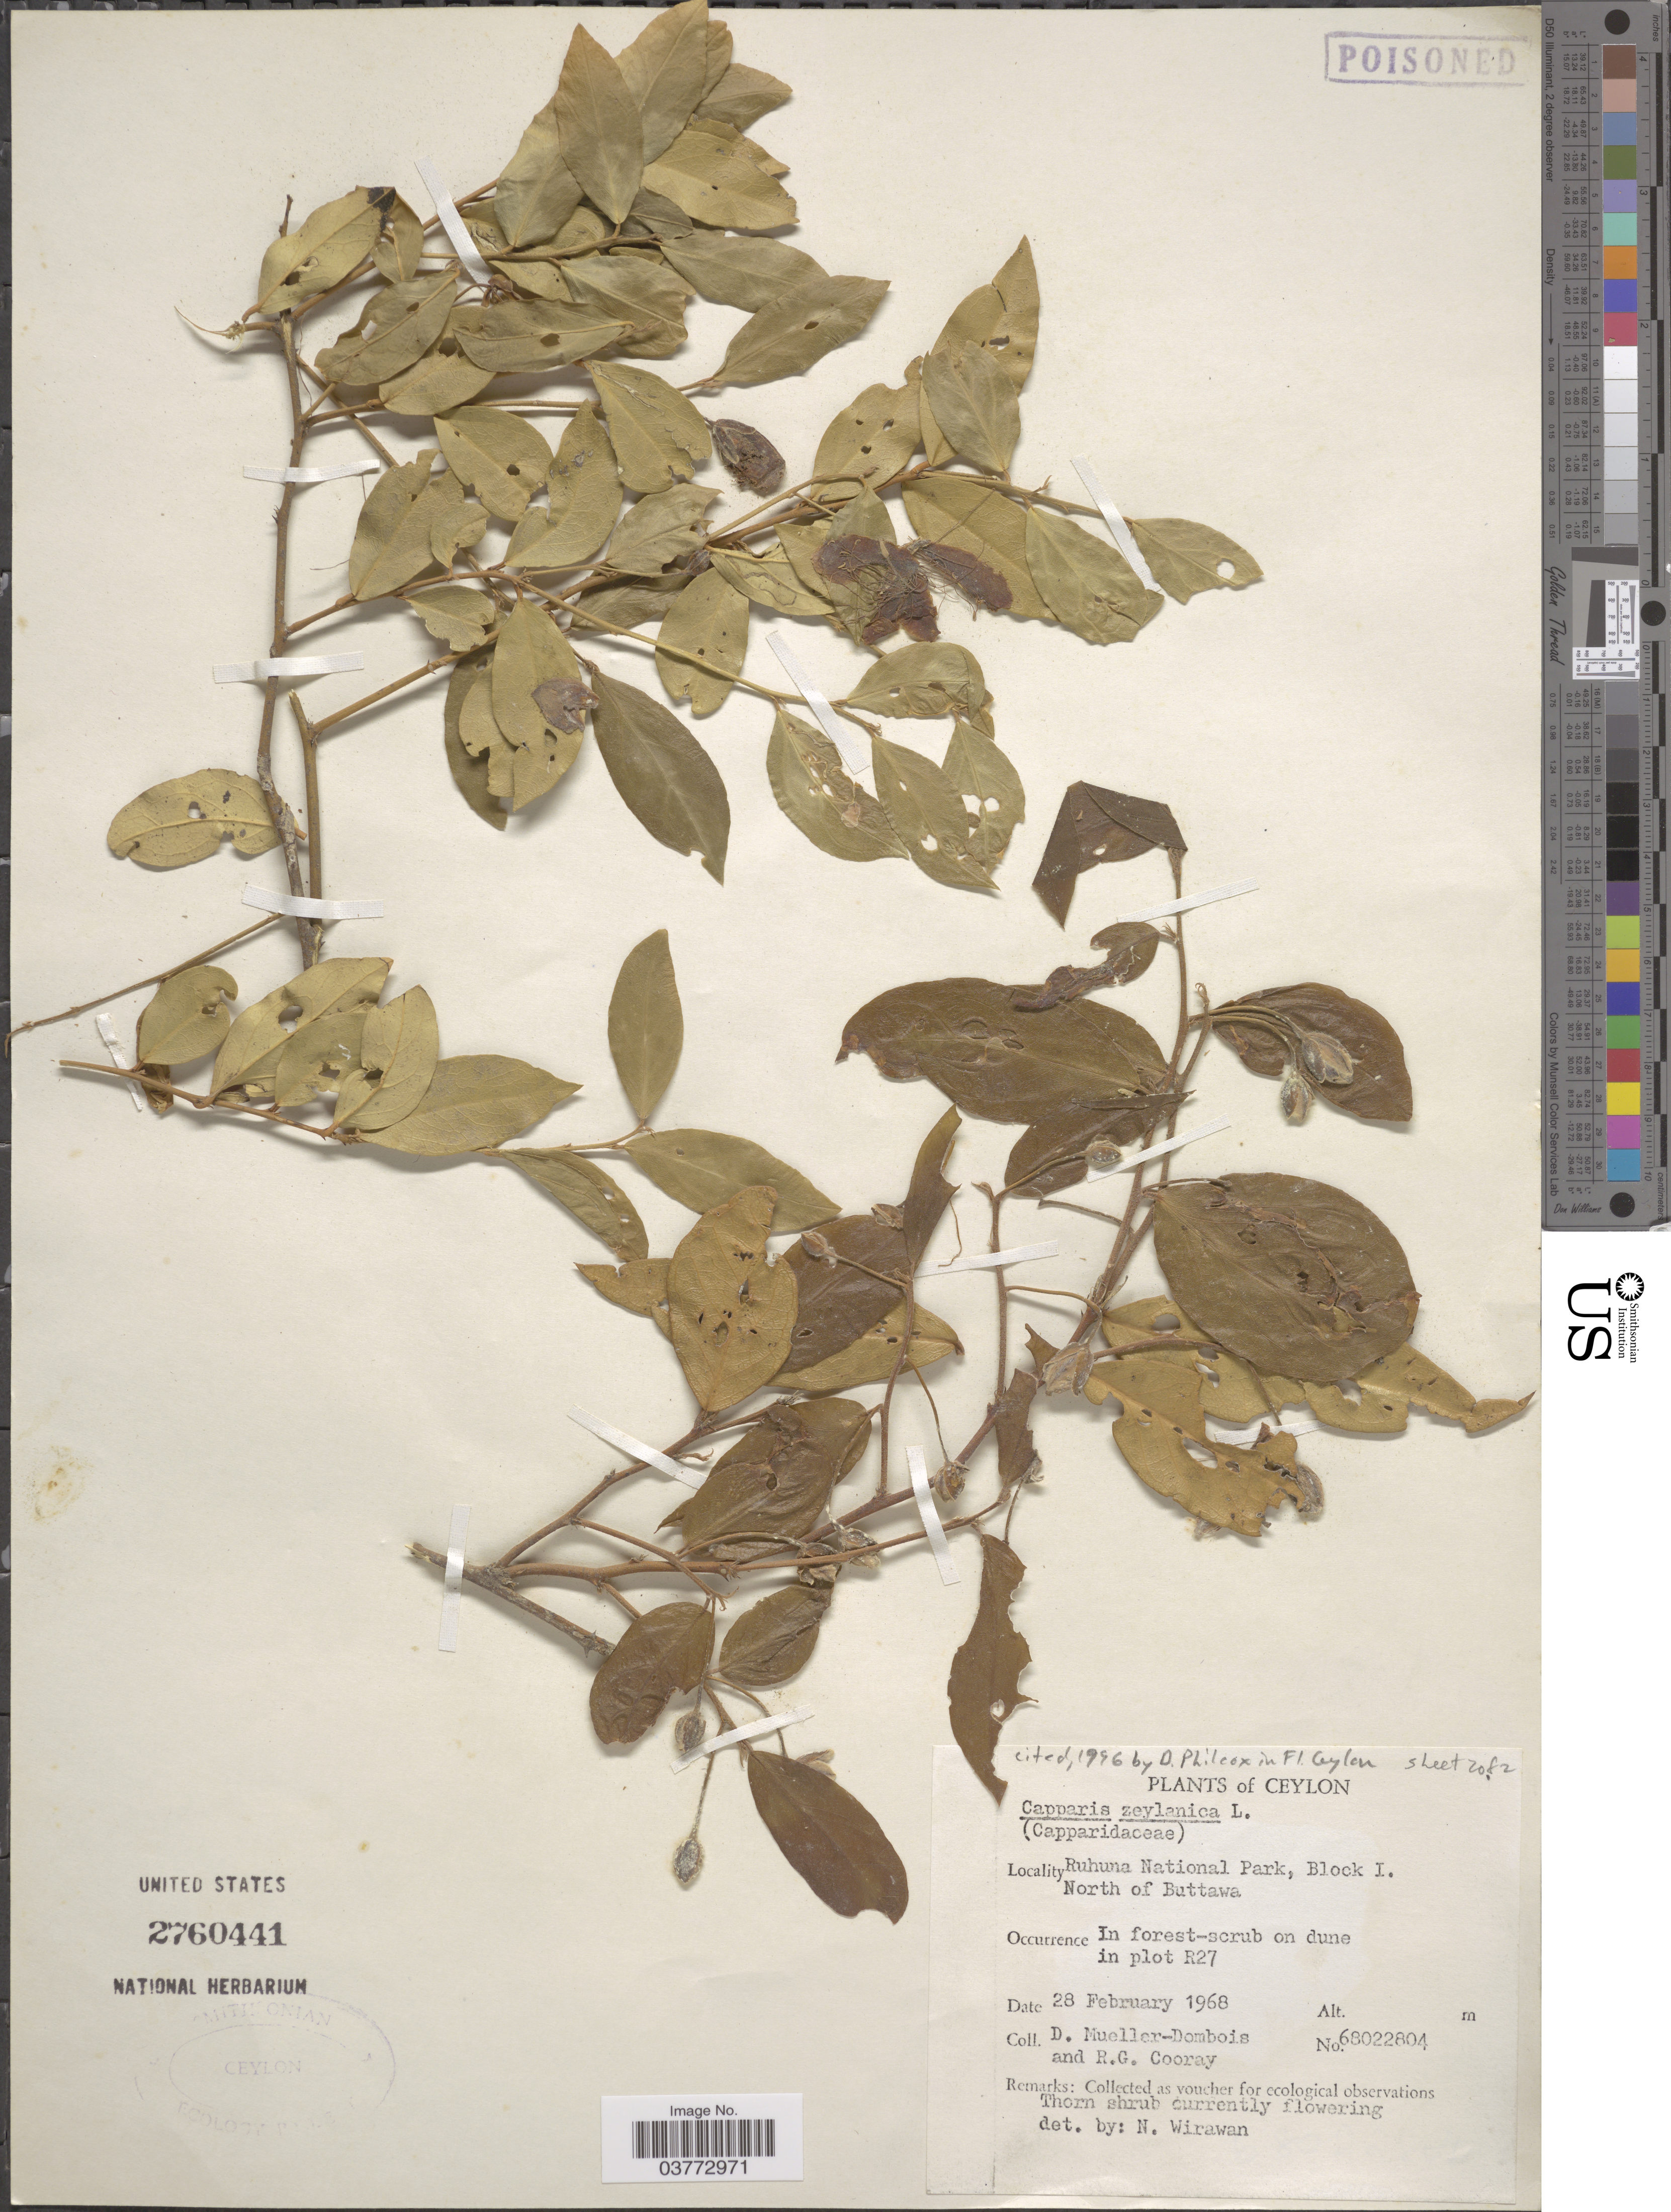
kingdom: Plantae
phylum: Tracheophyta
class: Magnoliopsida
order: Brassicales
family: Capparaceae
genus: Capparis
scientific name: Capparis zeylanica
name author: L.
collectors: D. Mueller-Dombois & R. Cooray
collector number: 68022804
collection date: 1968-02-28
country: Sri Lanka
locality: Ceylon. Ruhuna National Park, Block I. North of Buttawa. In forest-scrub on dune in plot R27.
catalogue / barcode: US 2760441